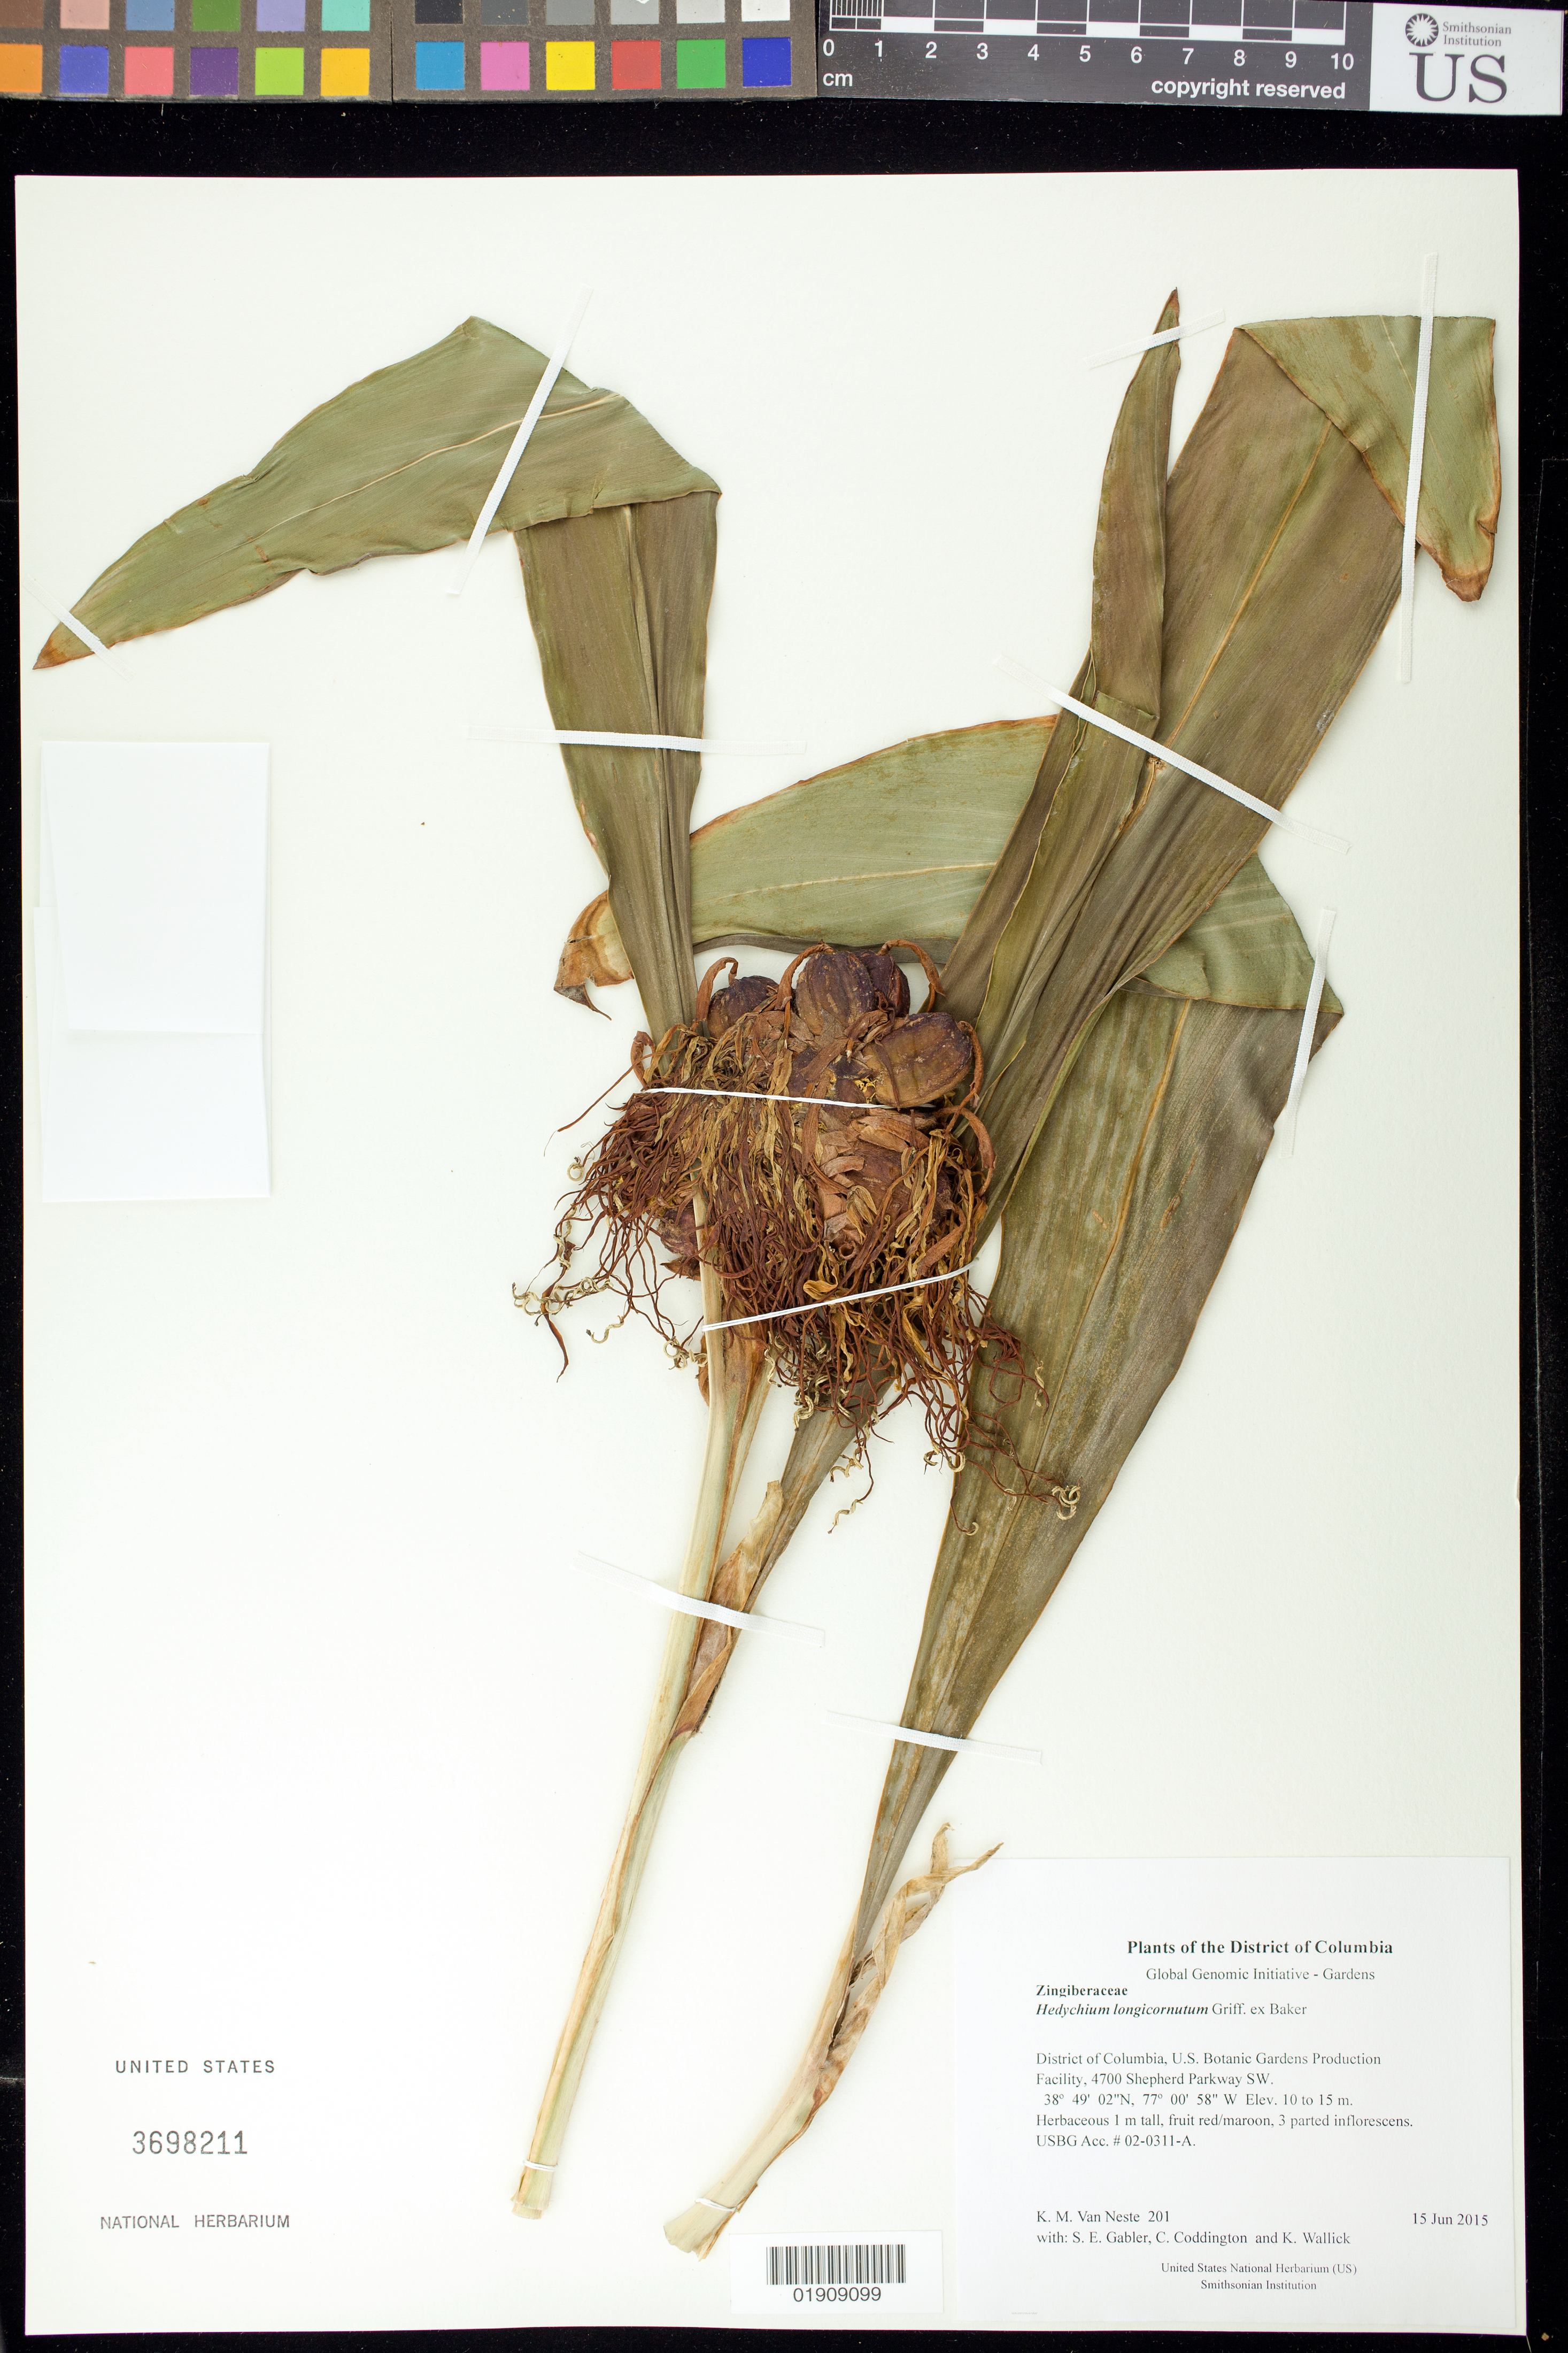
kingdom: Plantae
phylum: Tracheophyta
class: Liliopsida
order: Zingiberales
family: Zingiberaceae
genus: Hedychium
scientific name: Hedychium longicornutum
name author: Griff. ex Baker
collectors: K. M. Van Neste, S. E. Gabler, C. Coddington & K. Wallick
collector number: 201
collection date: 2015-06-15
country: United States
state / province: District of Columbia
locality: U.S. Botanic Gardens Production Facility, 4700 Shepherd Parkway SW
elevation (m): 10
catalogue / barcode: US 3698211